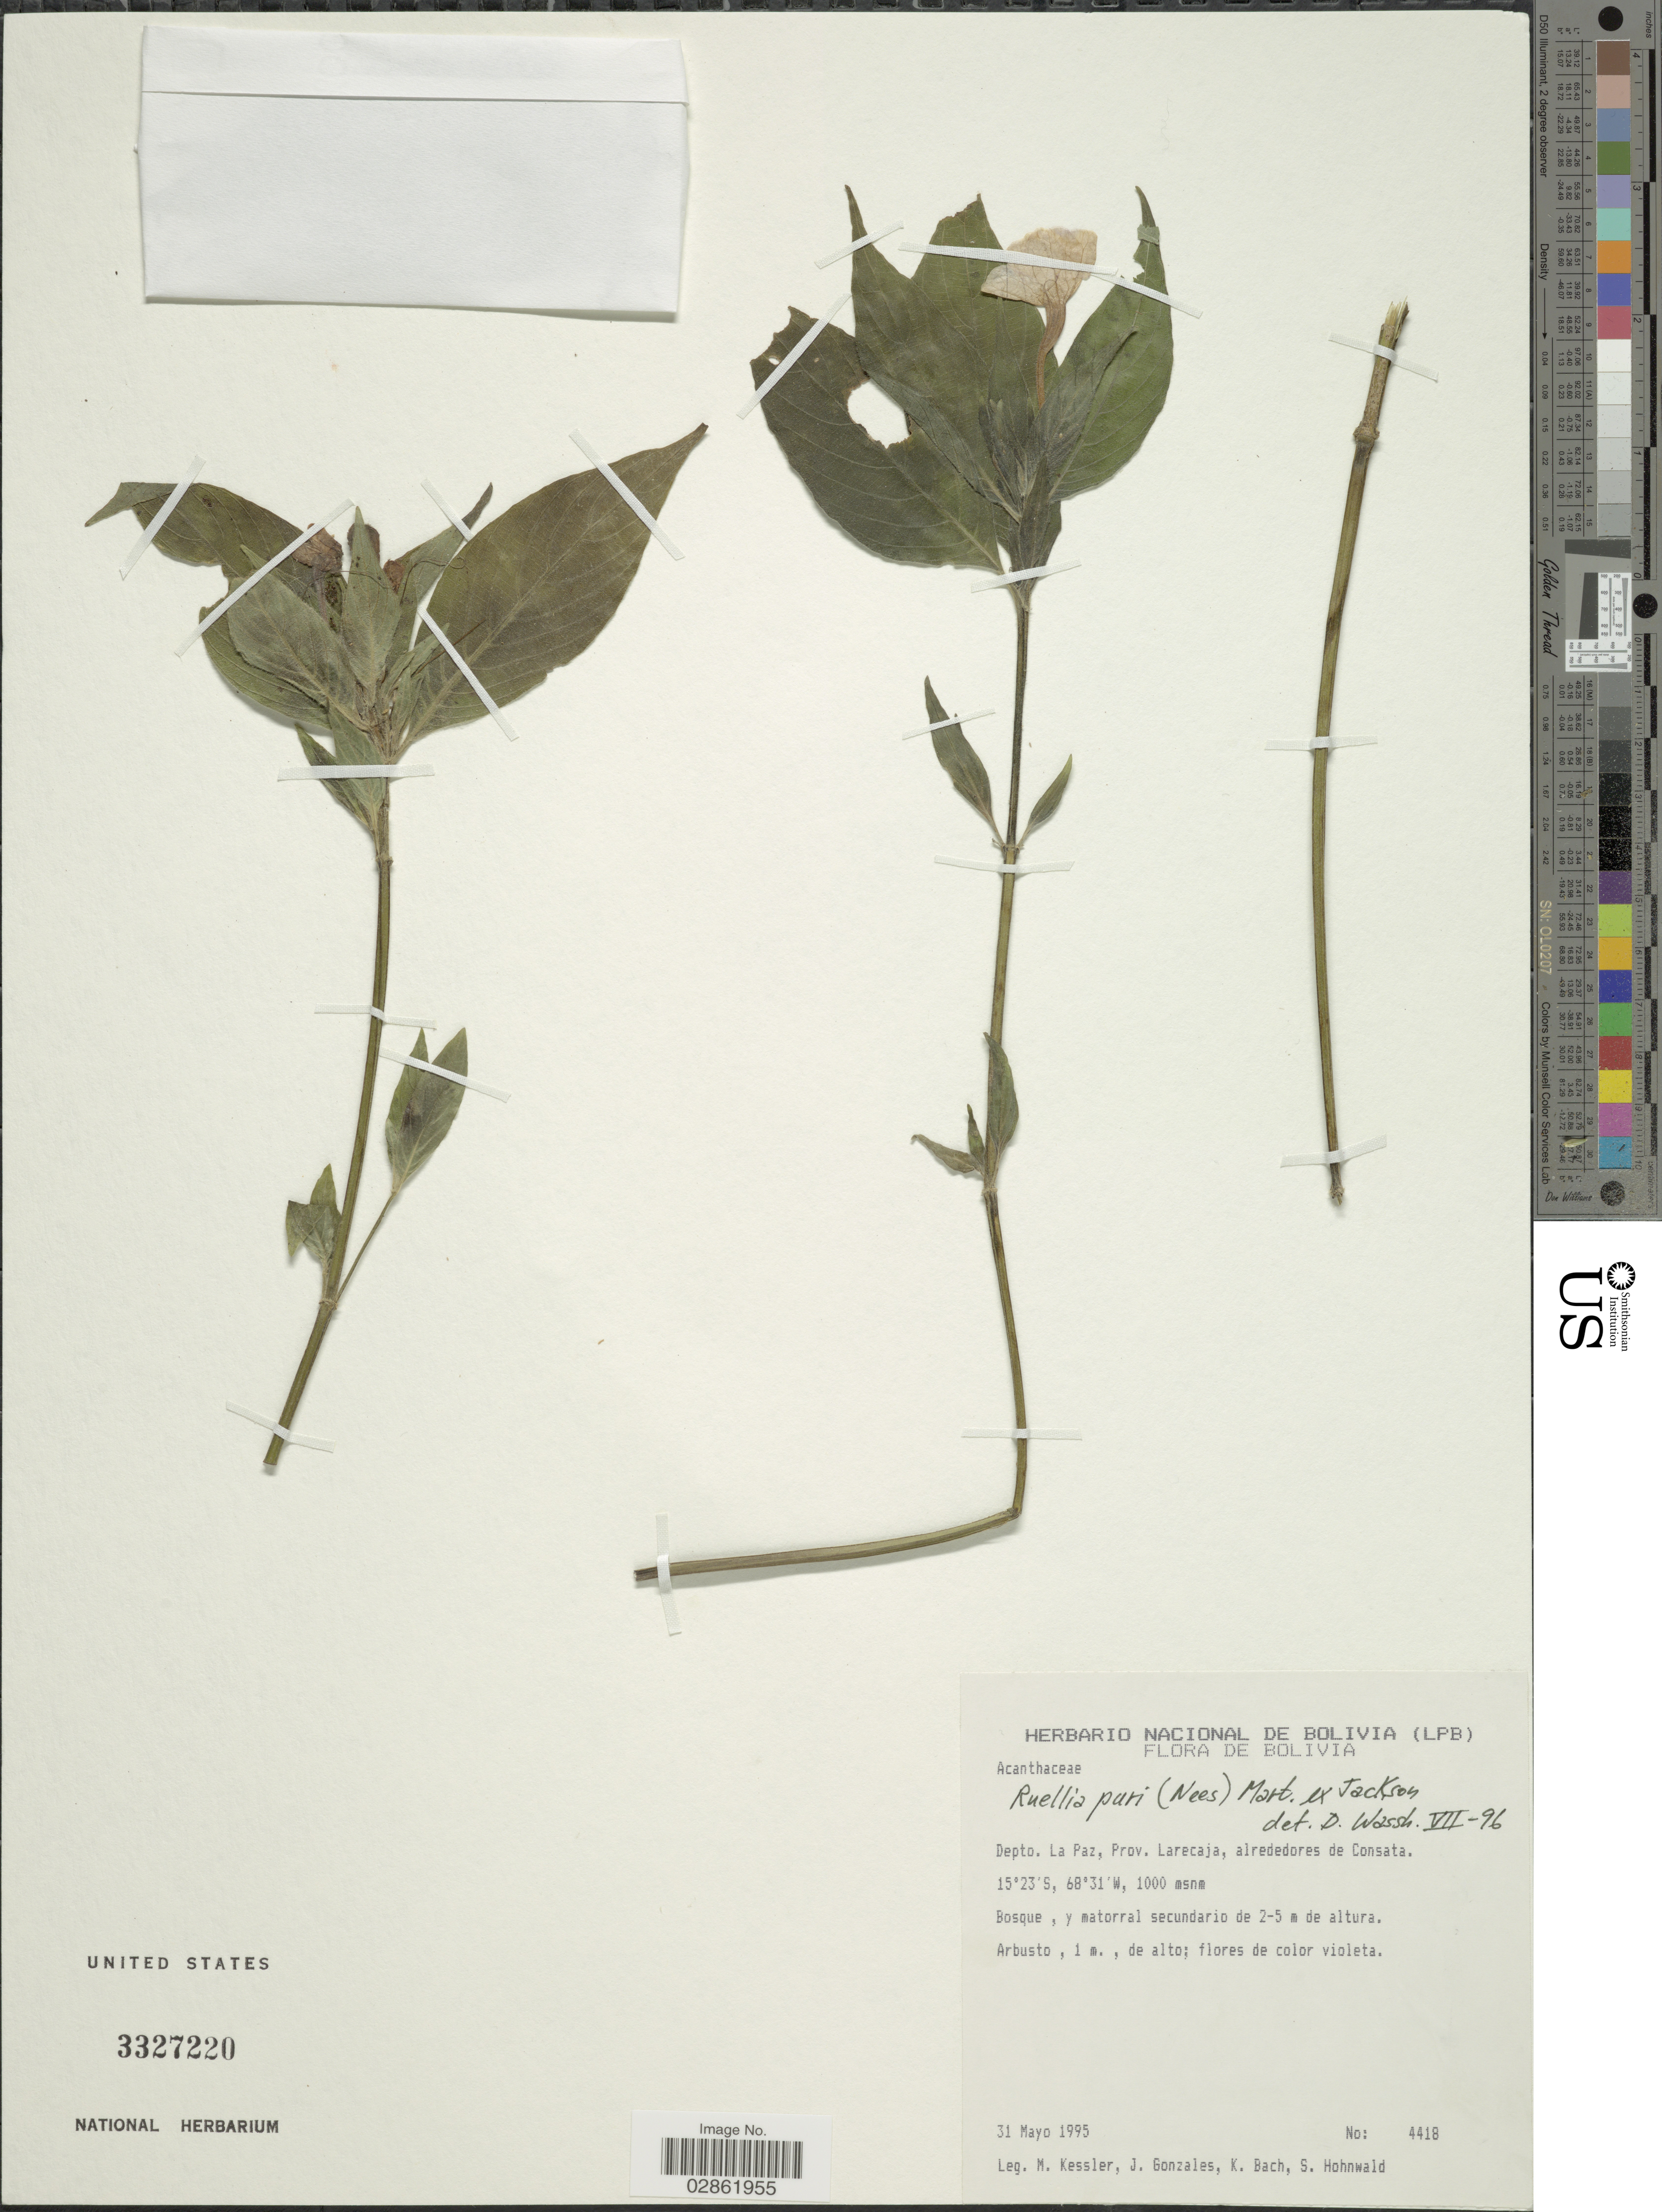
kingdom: Plantae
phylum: Tracheophyta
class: Magnoliopsida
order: Lamiales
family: Acanthaceae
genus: Ruellia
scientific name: Ruellia puri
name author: Mart. ex Nees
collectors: M. Kessler, J. Gonzales, K. Bach & S. Hohnwald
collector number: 4418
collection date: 1995-05-31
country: Bolivia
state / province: La Paz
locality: Depto. La Paz, Prov. Larecaja, alrededores de Consata.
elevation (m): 1000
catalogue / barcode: US 3327220